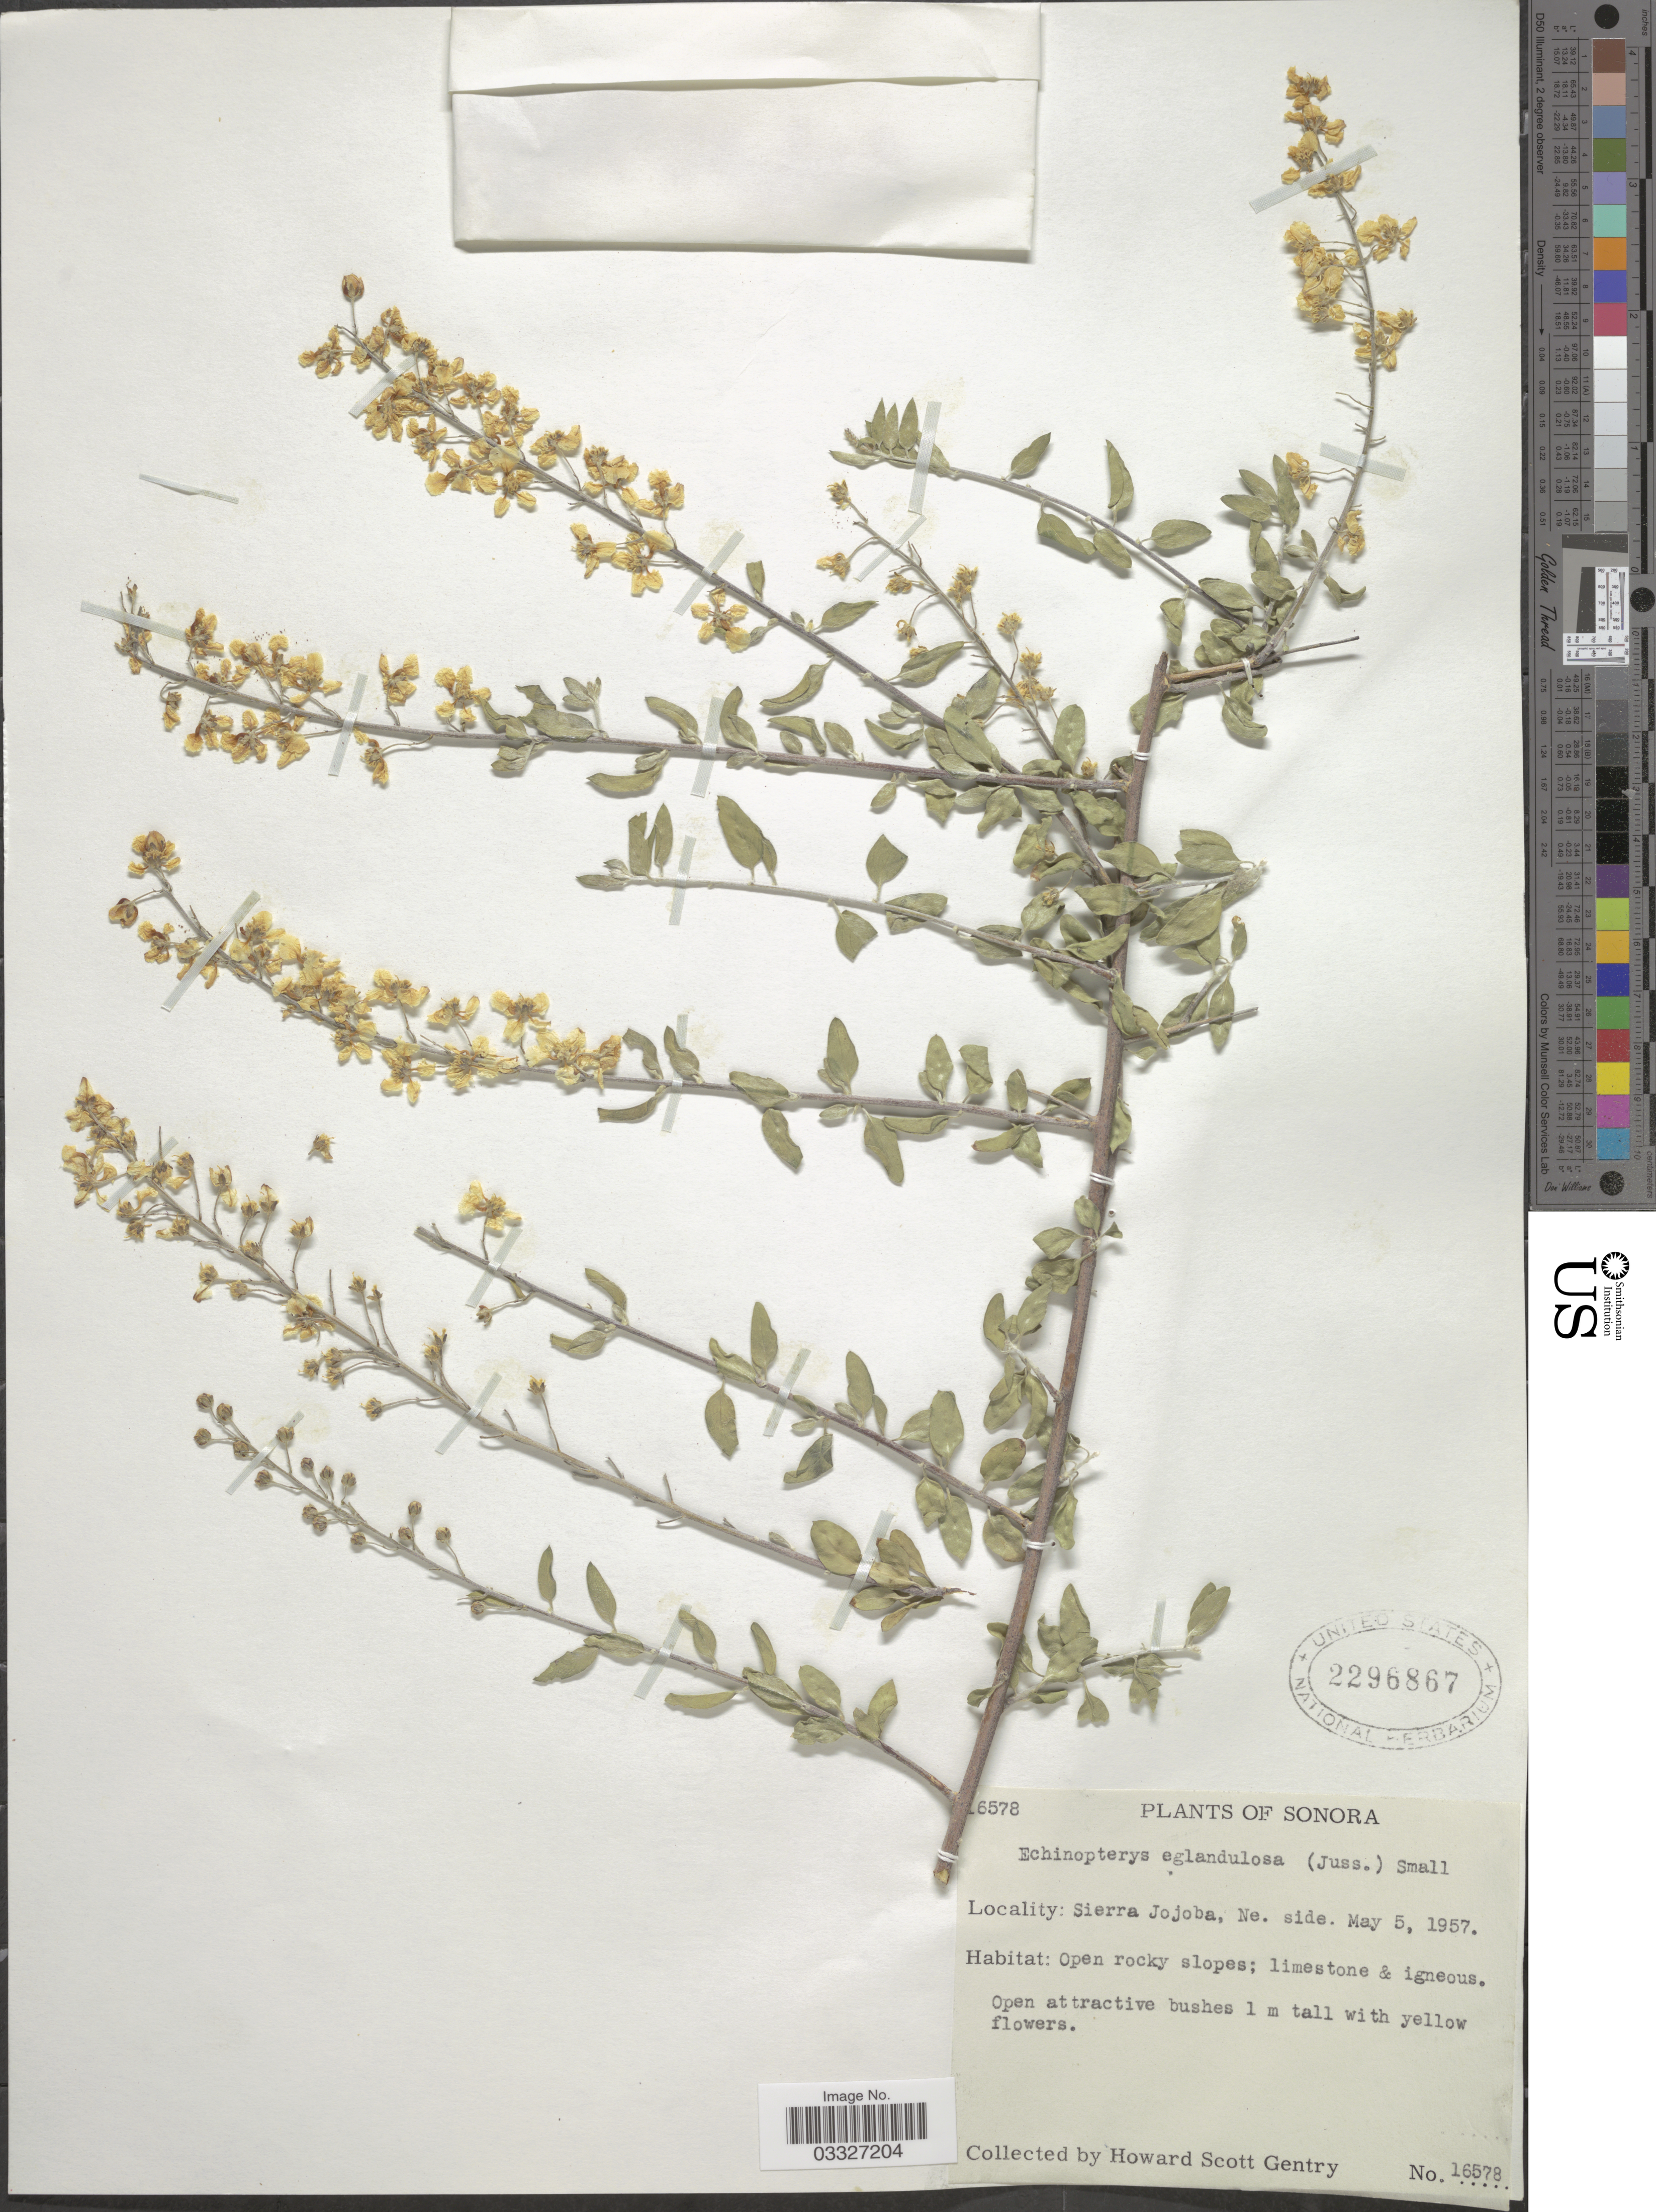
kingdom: Plantae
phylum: Tracheophyta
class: Magnoliopsida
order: Malpighiales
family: Malpighiaceae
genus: Echinopterys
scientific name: Echinopterys eglandulosa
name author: (A. Juss.) Small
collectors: H. S. Gentry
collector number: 16578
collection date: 1957-05-05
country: Mexico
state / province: Sonora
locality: Sierra Jojoba, Ne. side.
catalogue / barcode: US 2296867